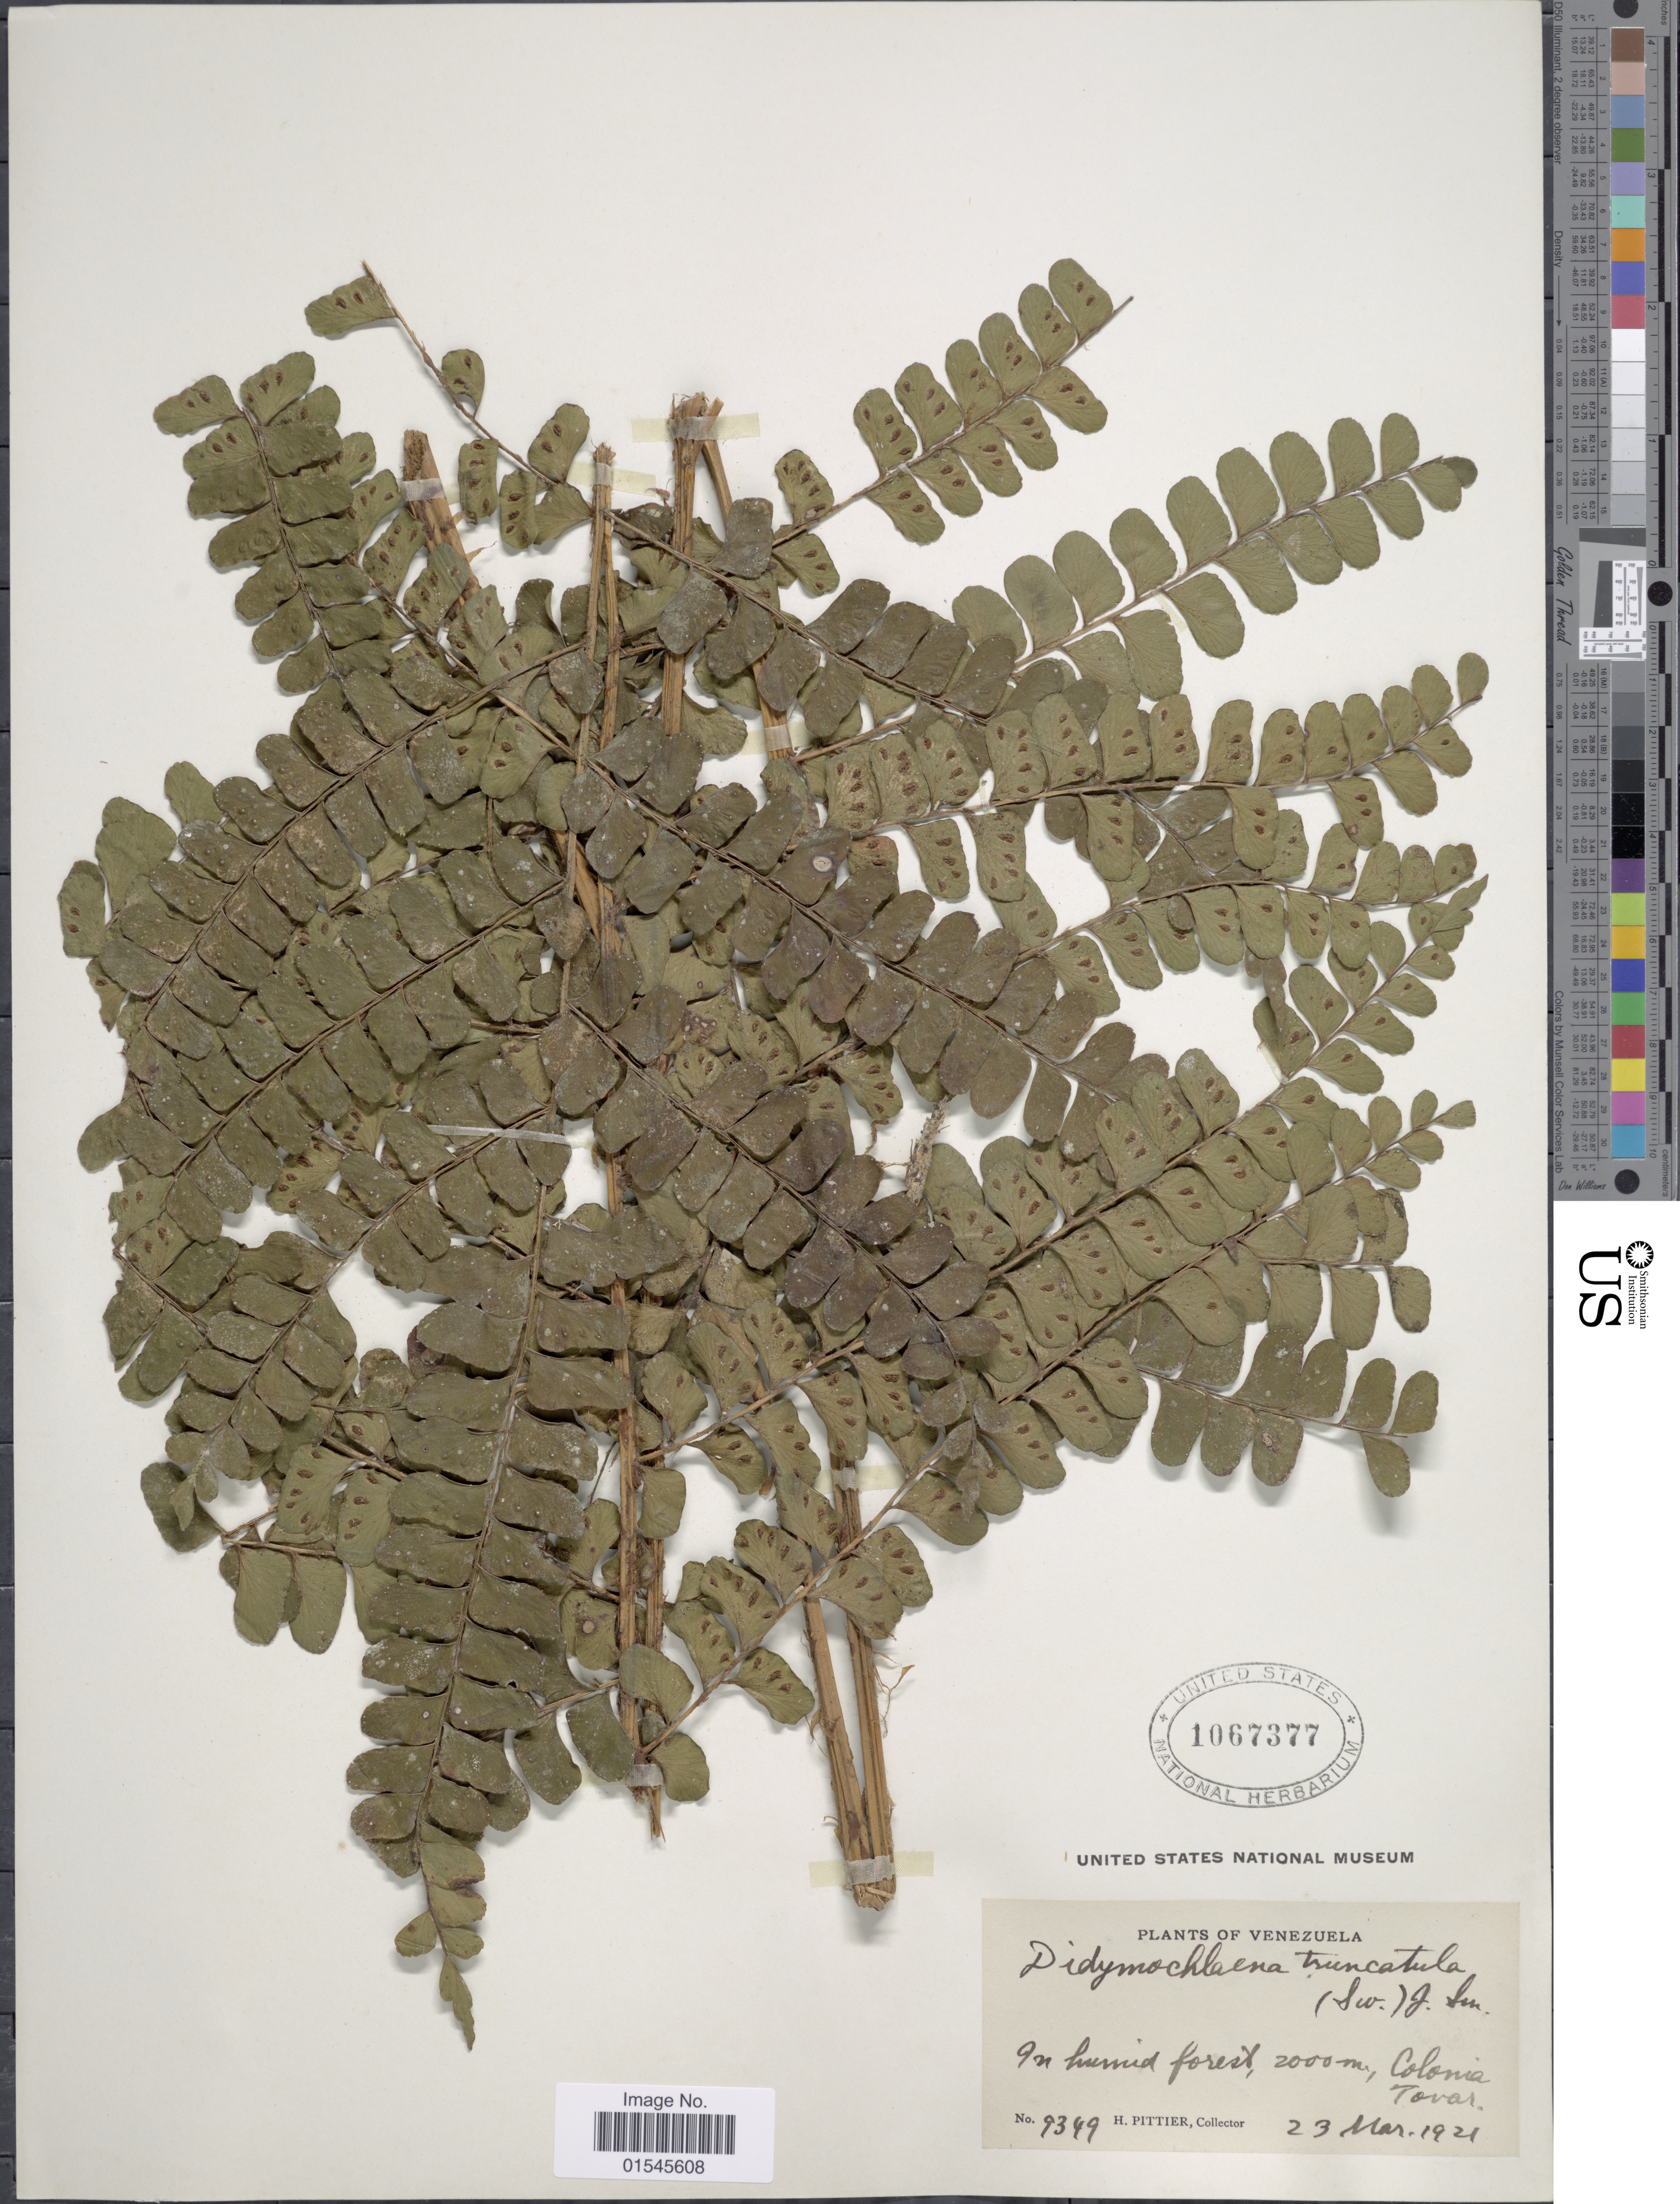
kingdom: Plantae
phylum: Tracheophyta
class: Polypodiopsida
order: Polypodiales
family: Didymochlaenaceae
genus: Didymochlaena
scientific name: Didymochlaena truncatula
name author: (Sw.) J. Sm.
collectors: H. Pitier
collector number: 9349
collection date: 1921-03-23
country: Venezuela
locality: In humid forest, Colonia Tovar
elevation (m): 2000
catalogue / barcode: US 1067377